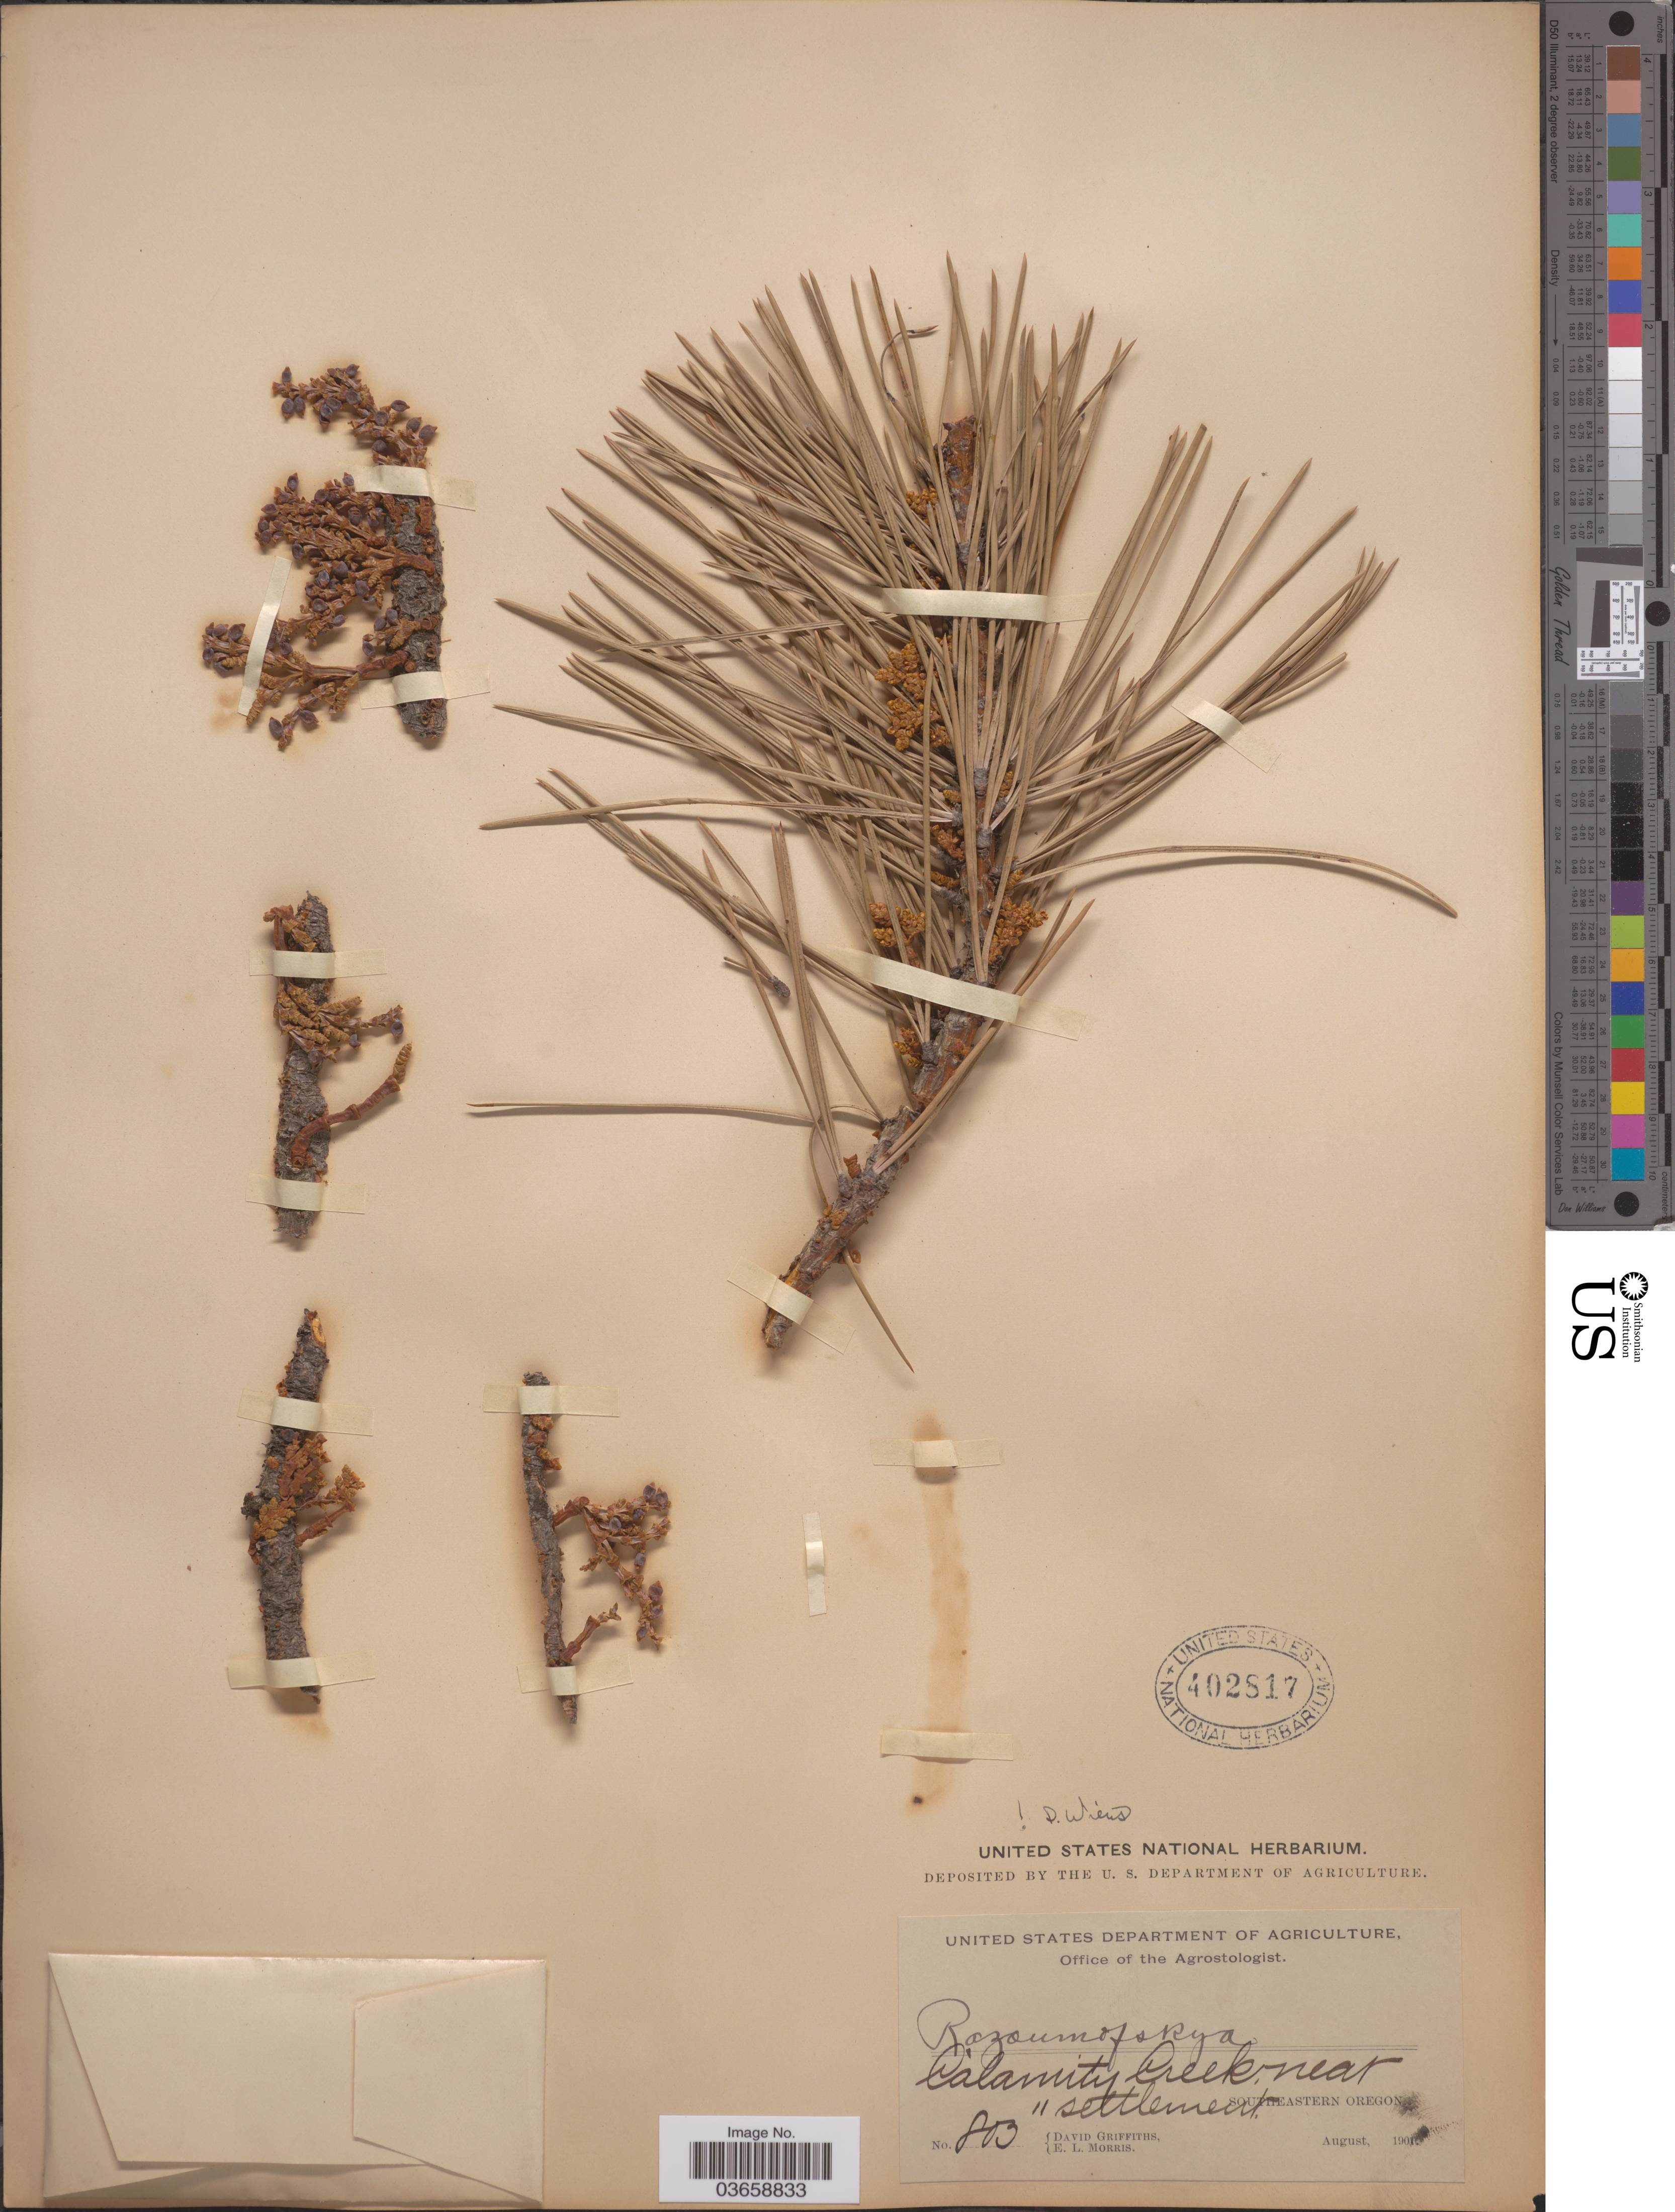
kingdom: Plantae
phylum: Tracheophyta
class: Magnoliopsida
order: Santalales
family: Viscaceae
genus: Arceuthobium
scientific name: Arceuthobium campylopodum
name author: Engelm.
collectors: D. Griffiths & E. Morris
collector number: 803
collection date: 1901-08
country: United States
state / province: Oregon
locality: Calamity Creek, near settlement. Southeastern Oregon.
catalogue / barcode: US 402817